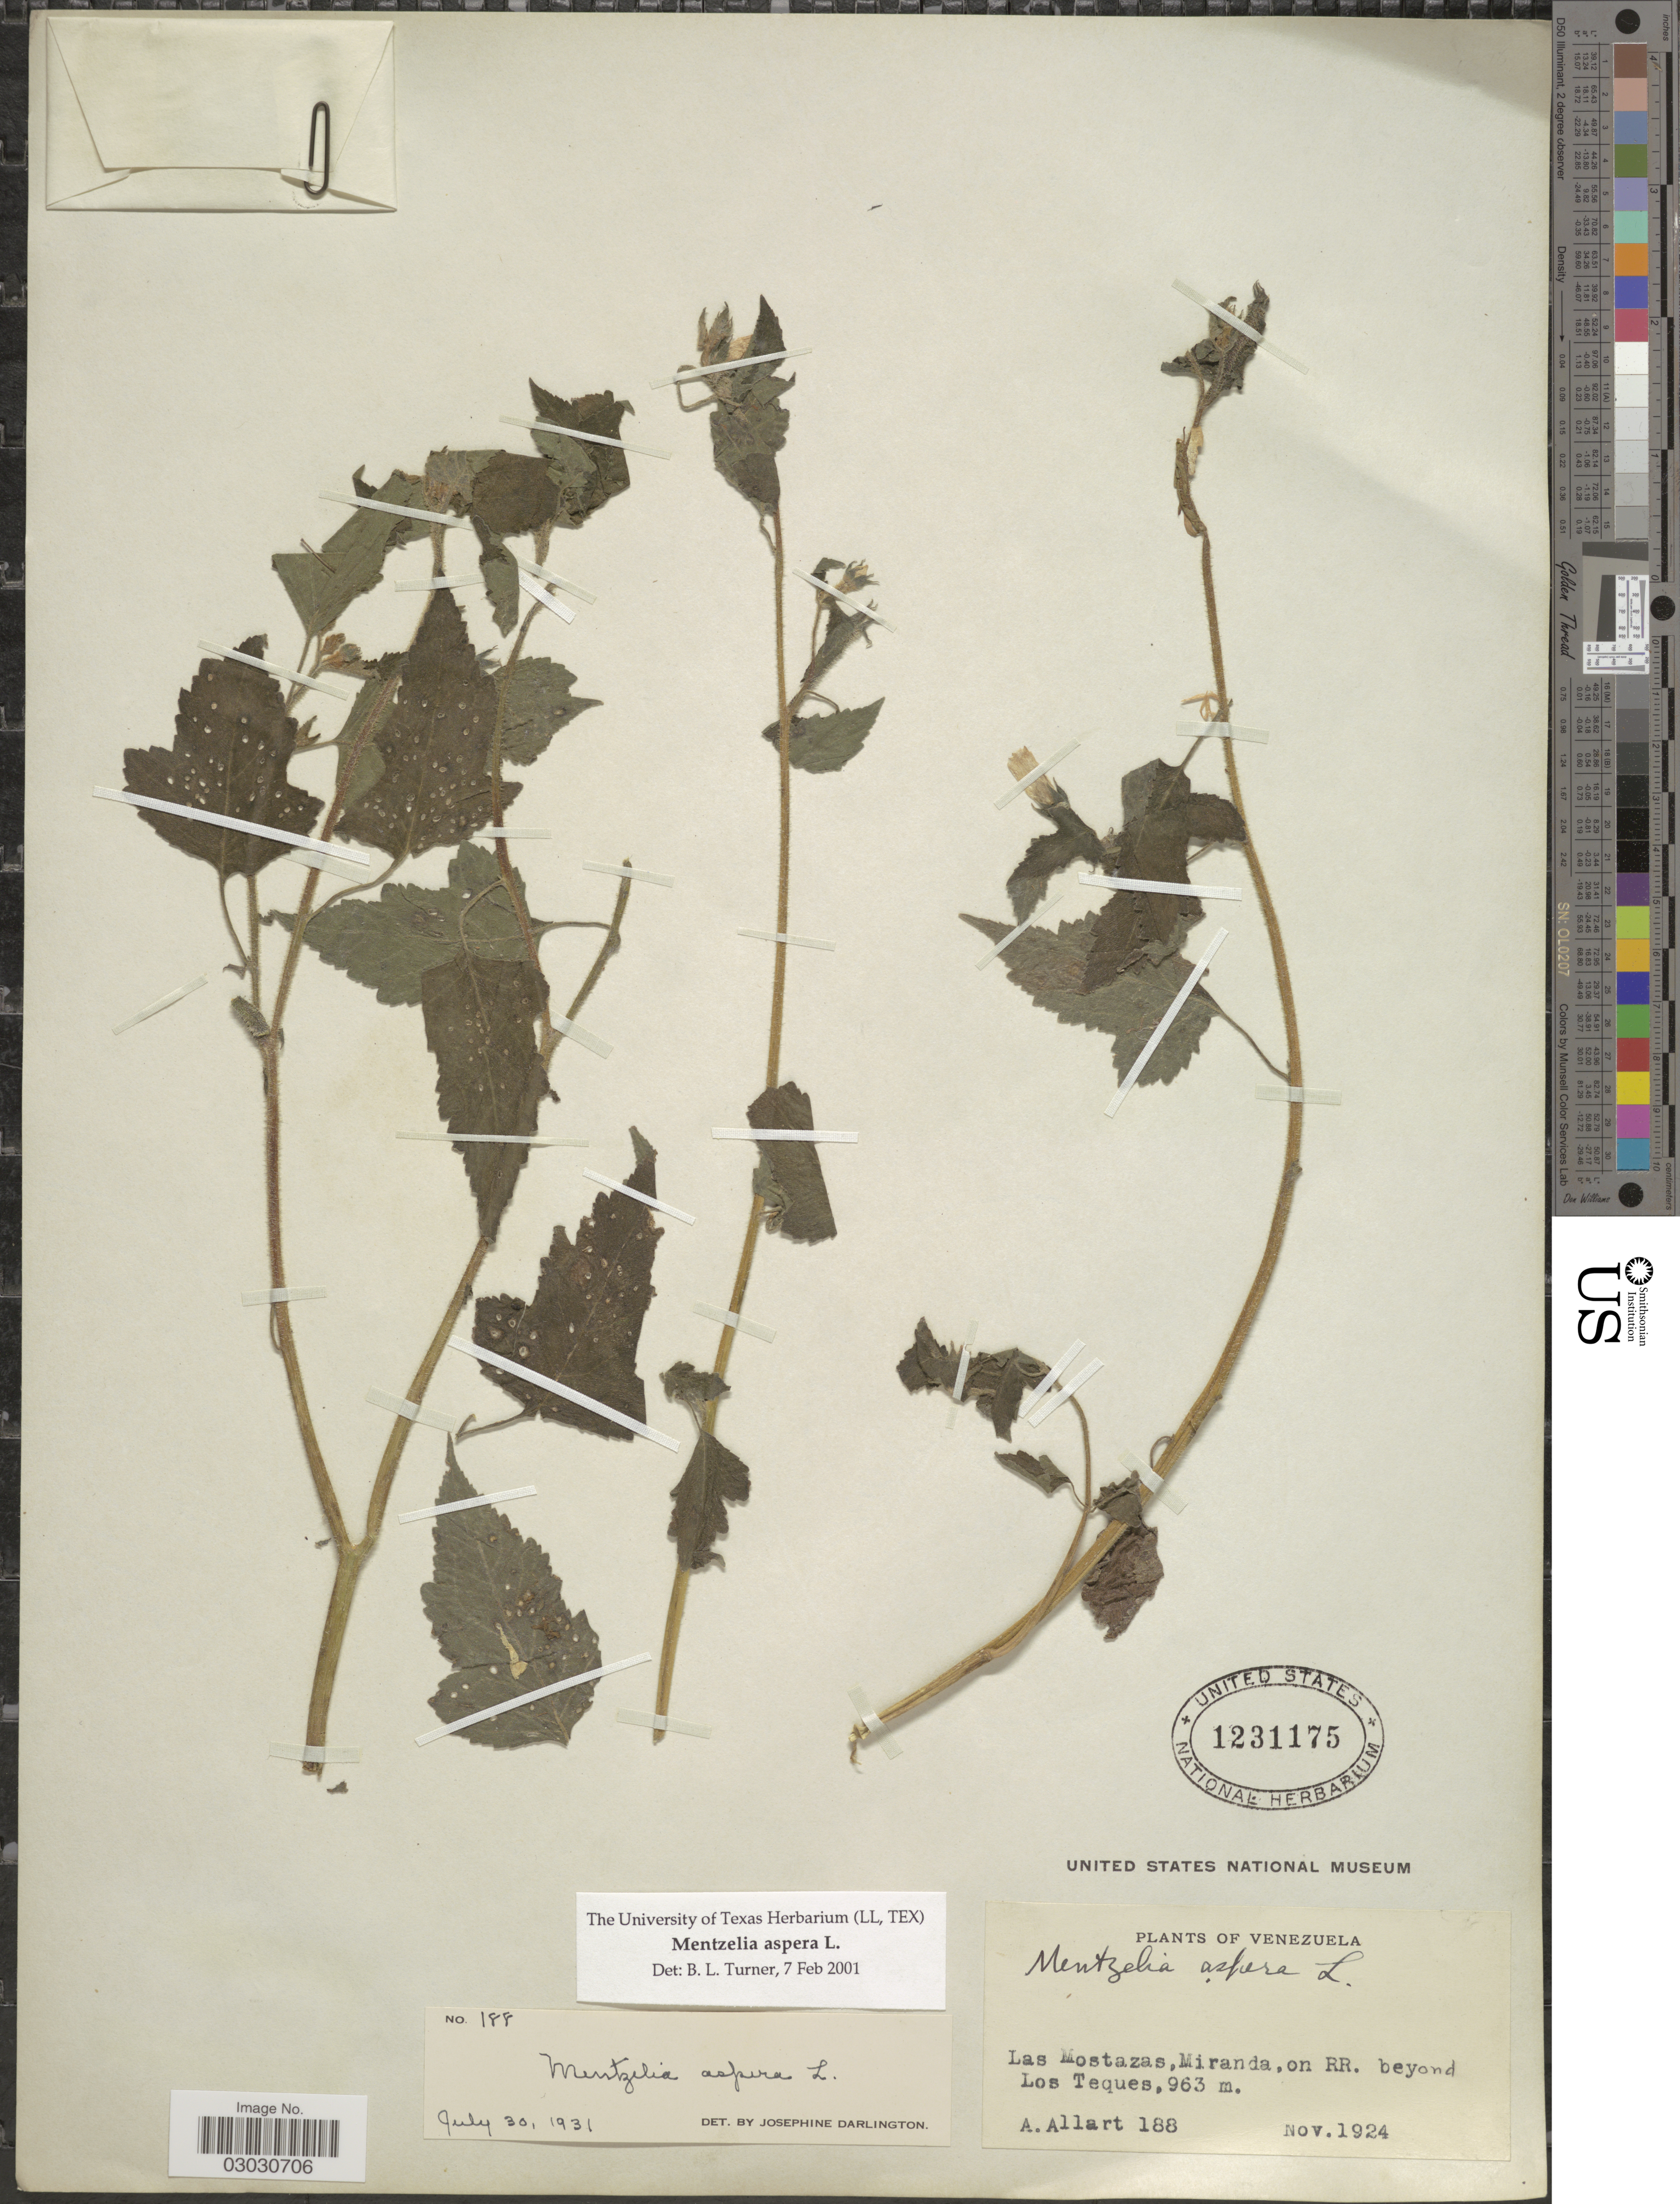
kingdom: Plantae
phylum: Tracheophyta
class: Magnoliopsida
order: Cornales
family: Loasaceae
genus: Mentzelia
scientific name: Mentzelia aspera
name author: L.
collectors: A. Allart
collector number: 188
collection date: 1924-11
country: Venezuela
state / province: Miranda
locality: Las Mostazas, on RR. beyond Los Teques.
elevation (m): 963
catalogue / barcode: US 1231175